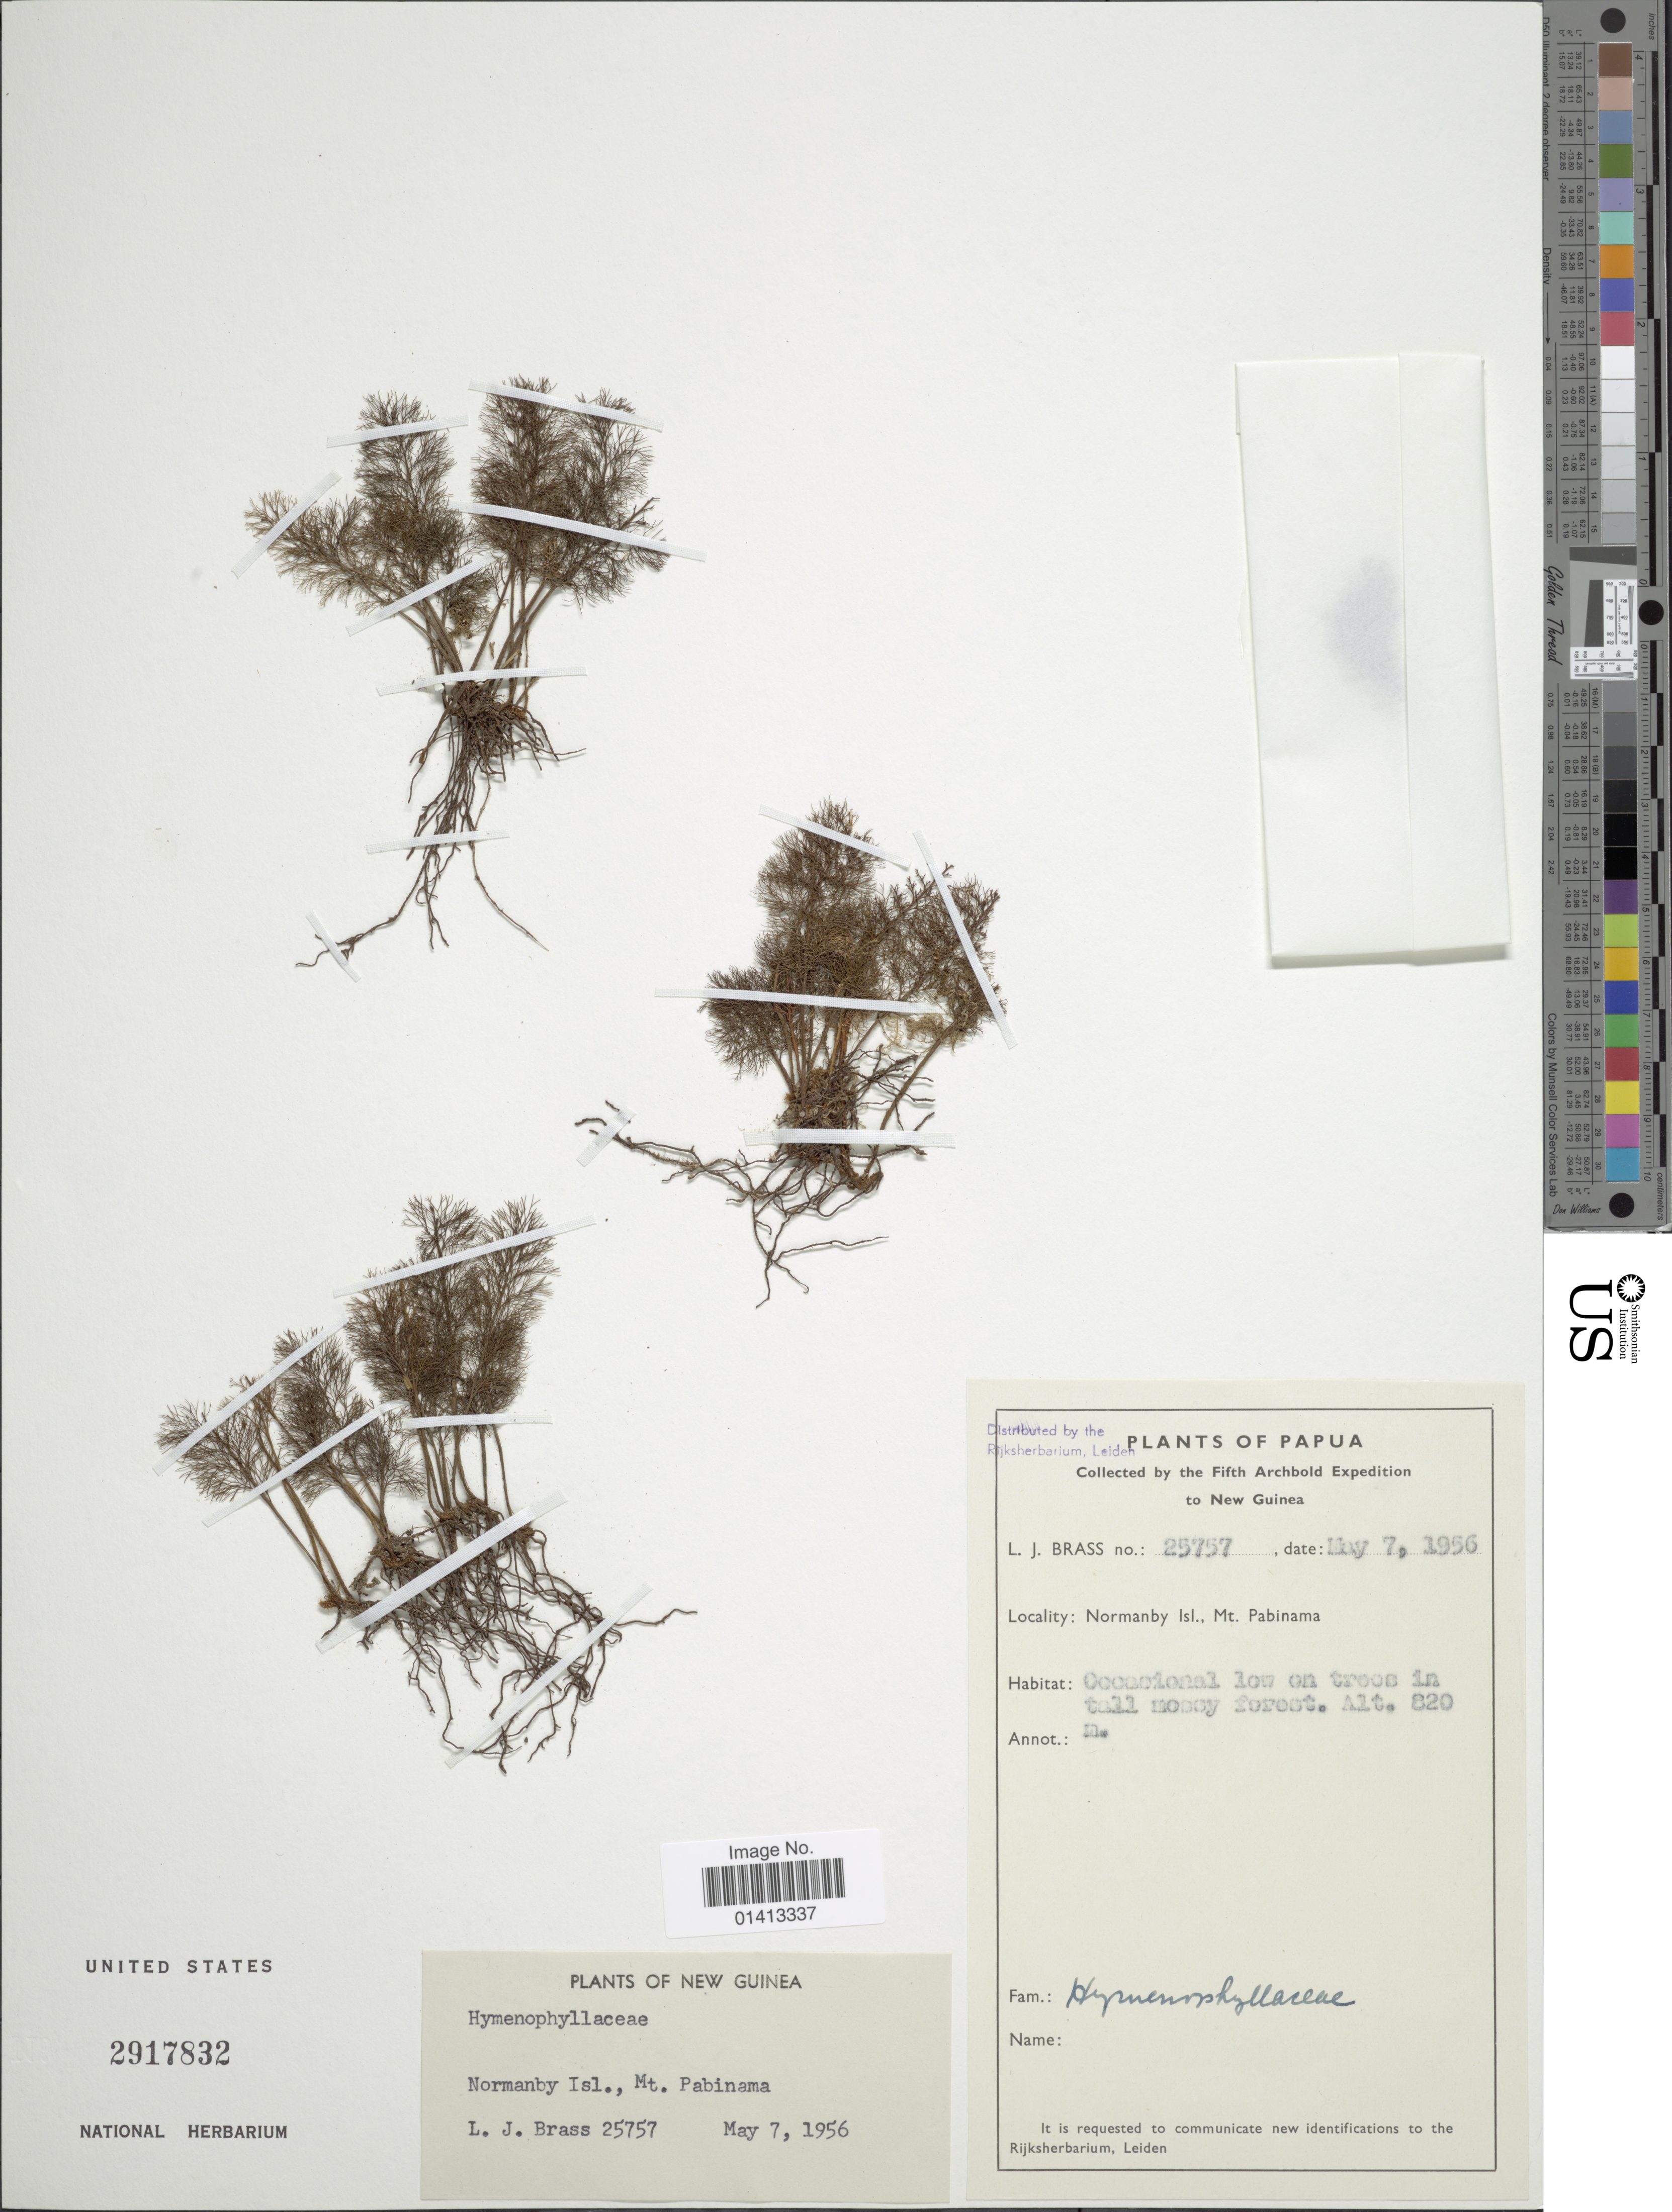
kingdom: Plantae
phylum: Tracheophyta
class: Polypodiopsida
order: Hymenophyllales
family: Hymenophyllaceae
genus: Crepidomanes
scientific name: Crepidomanes sp.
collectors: L. J. Brass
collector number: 25757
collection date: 1956-05-07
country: Papua New Guinea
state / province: Milne Bay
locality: Normanby Isl., Mt Pabinama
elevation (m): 820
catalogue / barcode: US 2917832